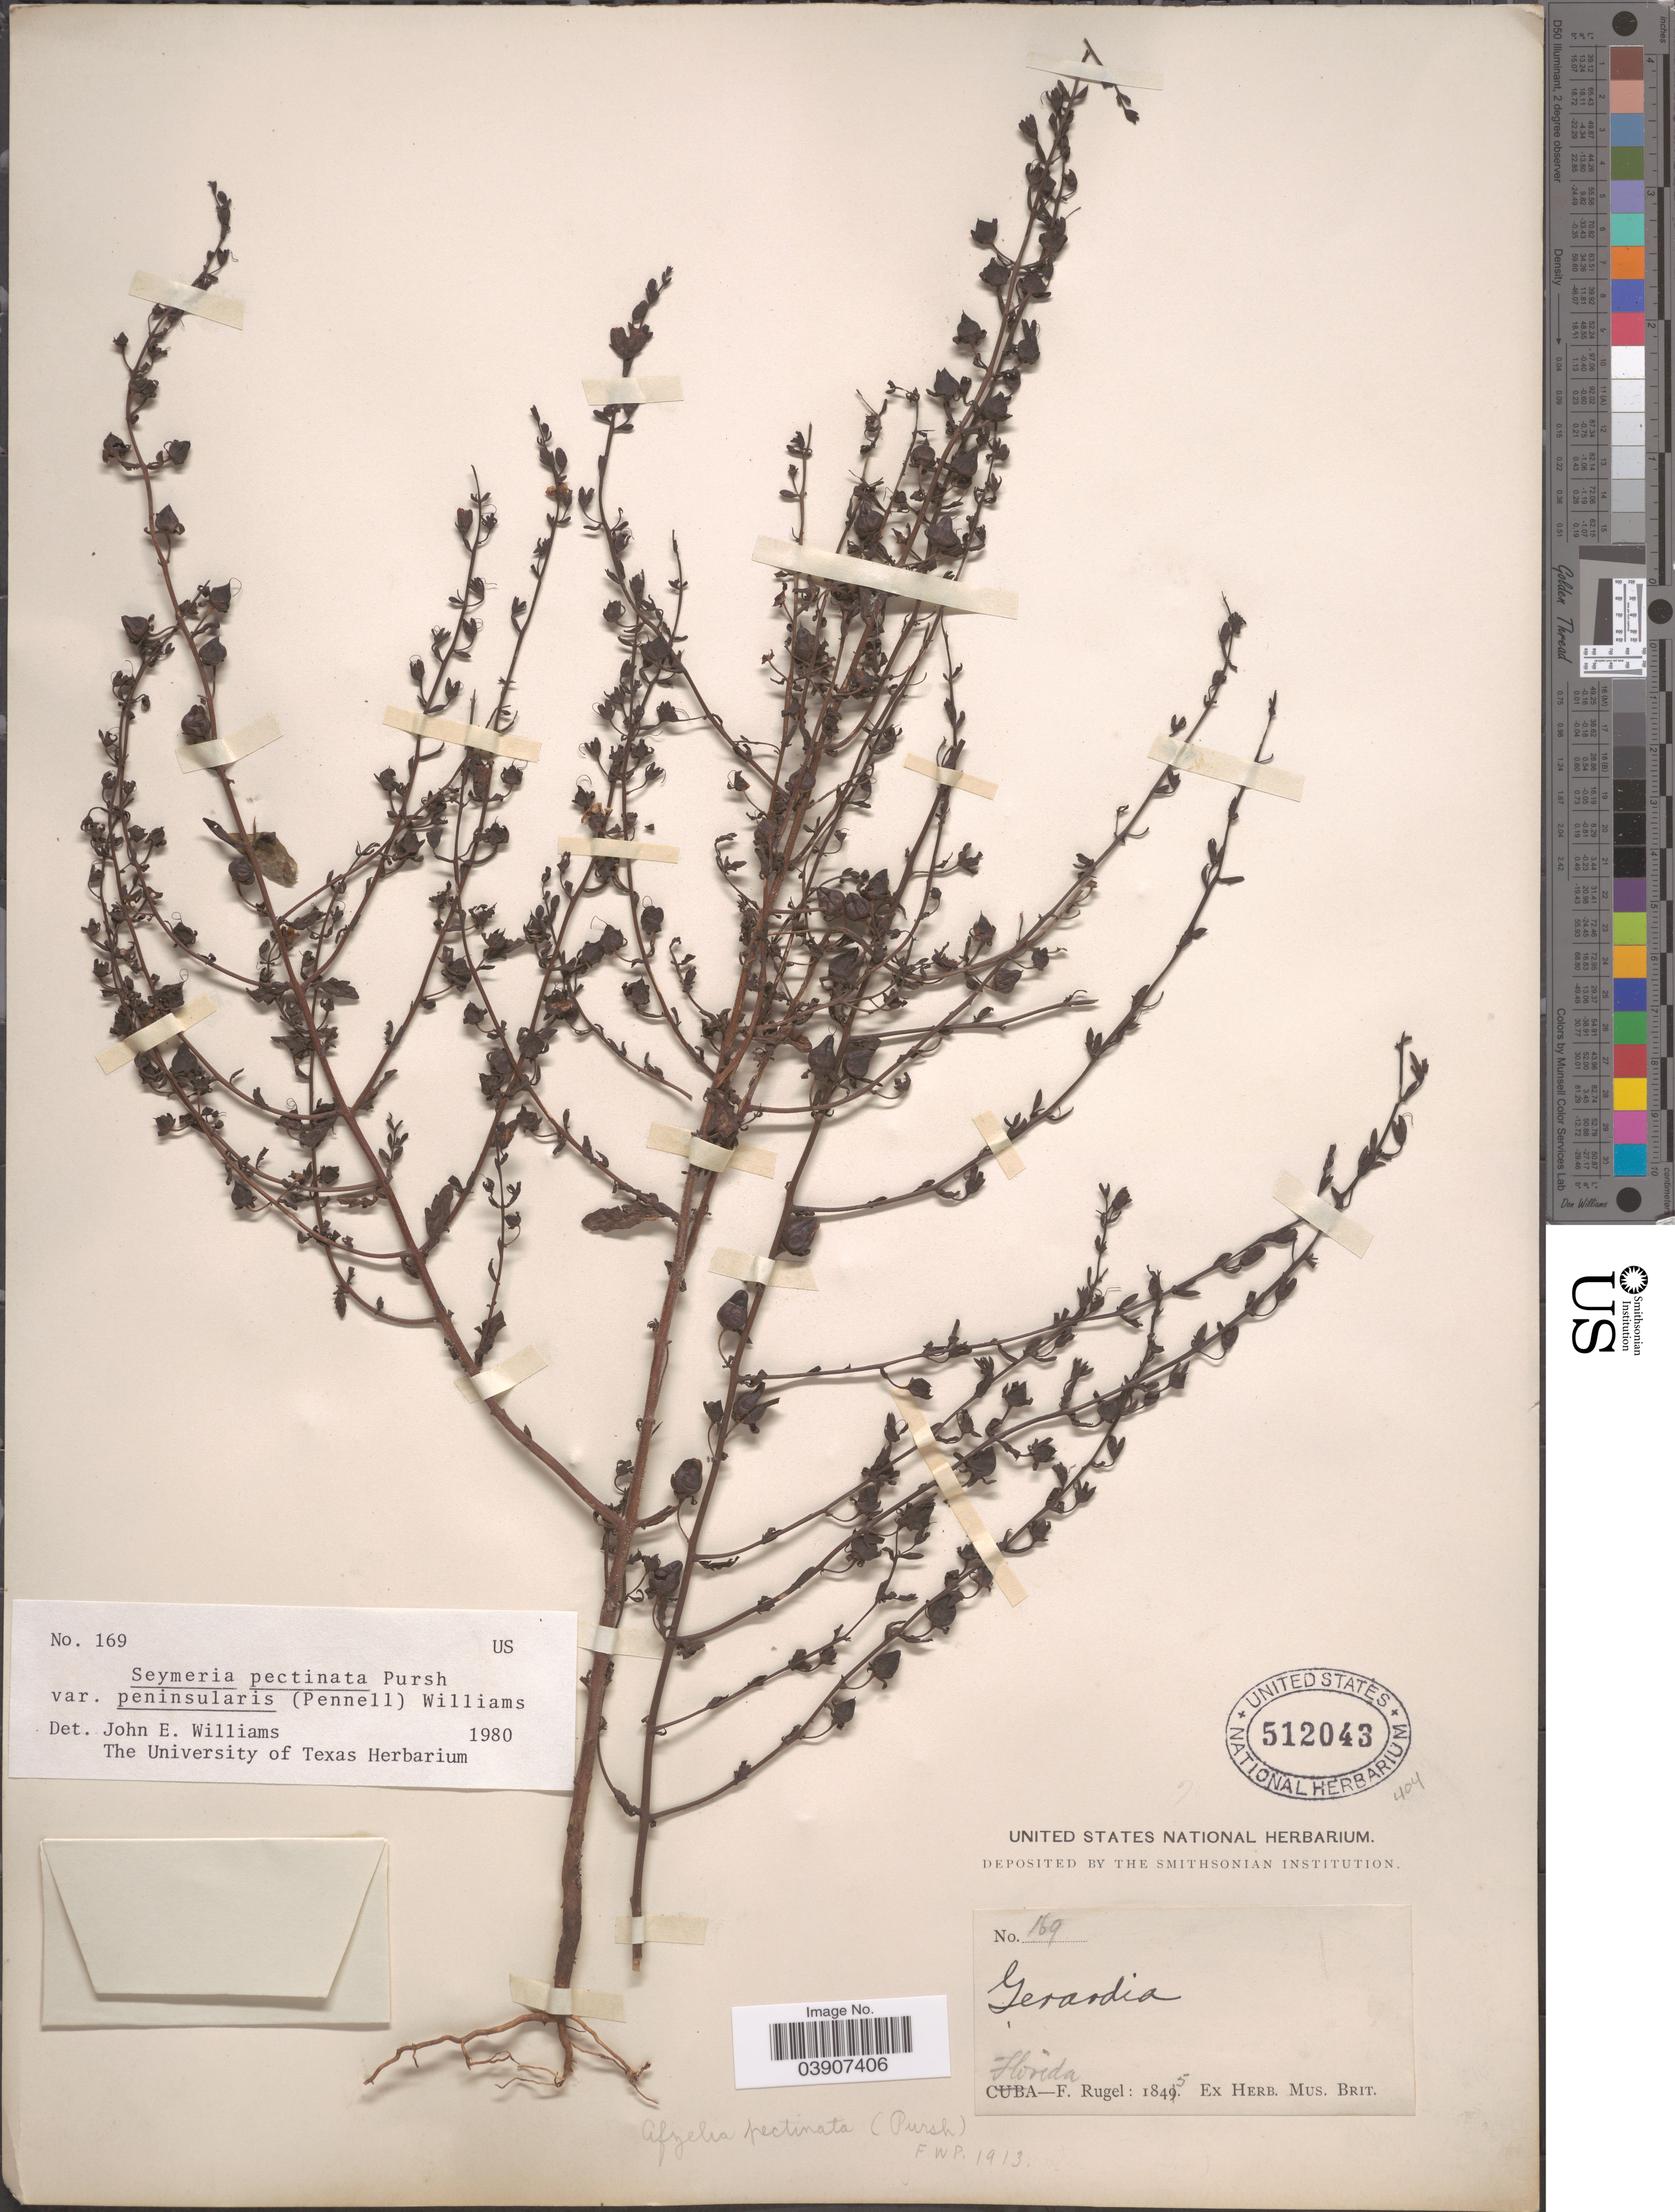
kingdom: Plantae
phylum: Tracheophyta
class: Magnoliopsida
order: Lamiales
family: Orobanchaceae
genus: Seymeria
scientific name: Seymeria pectinata subsp. peninsularis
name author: (Pennell) Pennell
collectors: F. Rugel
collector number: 169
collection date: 1845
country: United States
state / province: Florida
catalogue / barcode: US 512043